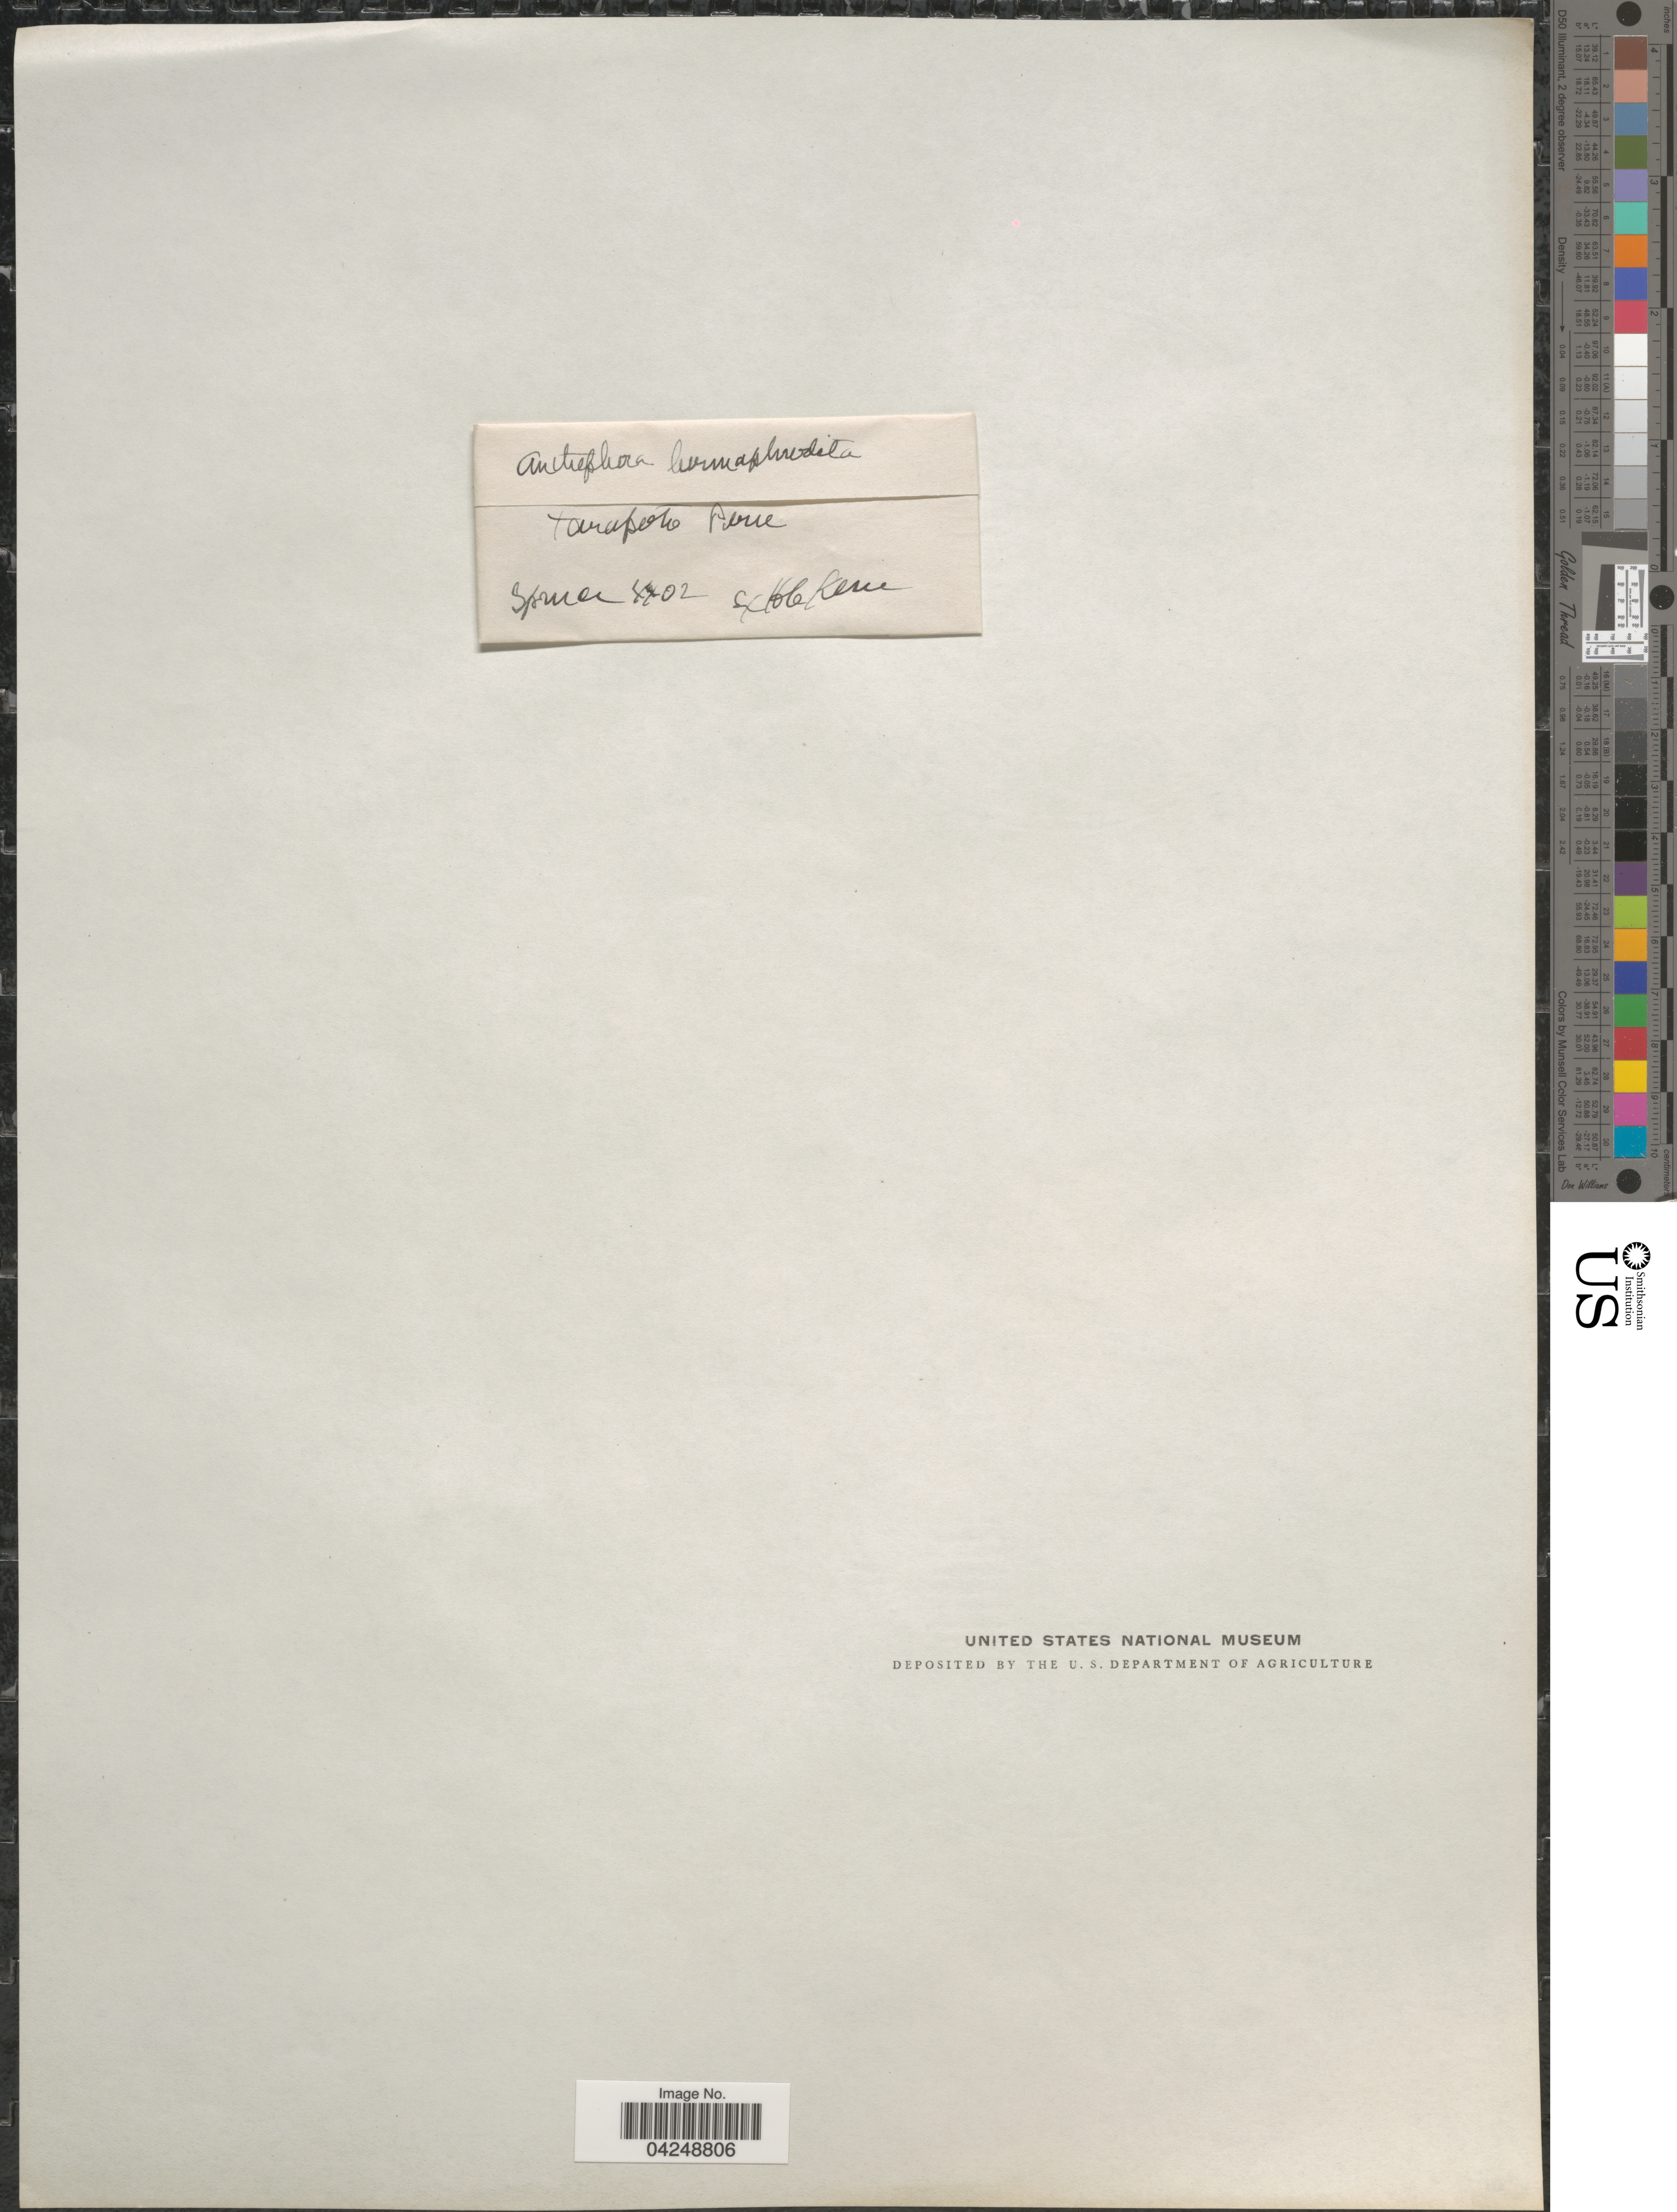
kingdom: Plantae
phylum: Tracheophyta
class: Liliopsida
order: Poales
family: Poaceae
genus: Anthephora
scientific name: Anthephora hermaphrodita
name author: (L.) Kuntze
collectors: -. Spruce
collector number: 4402*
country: Peru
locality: Tarapoto.